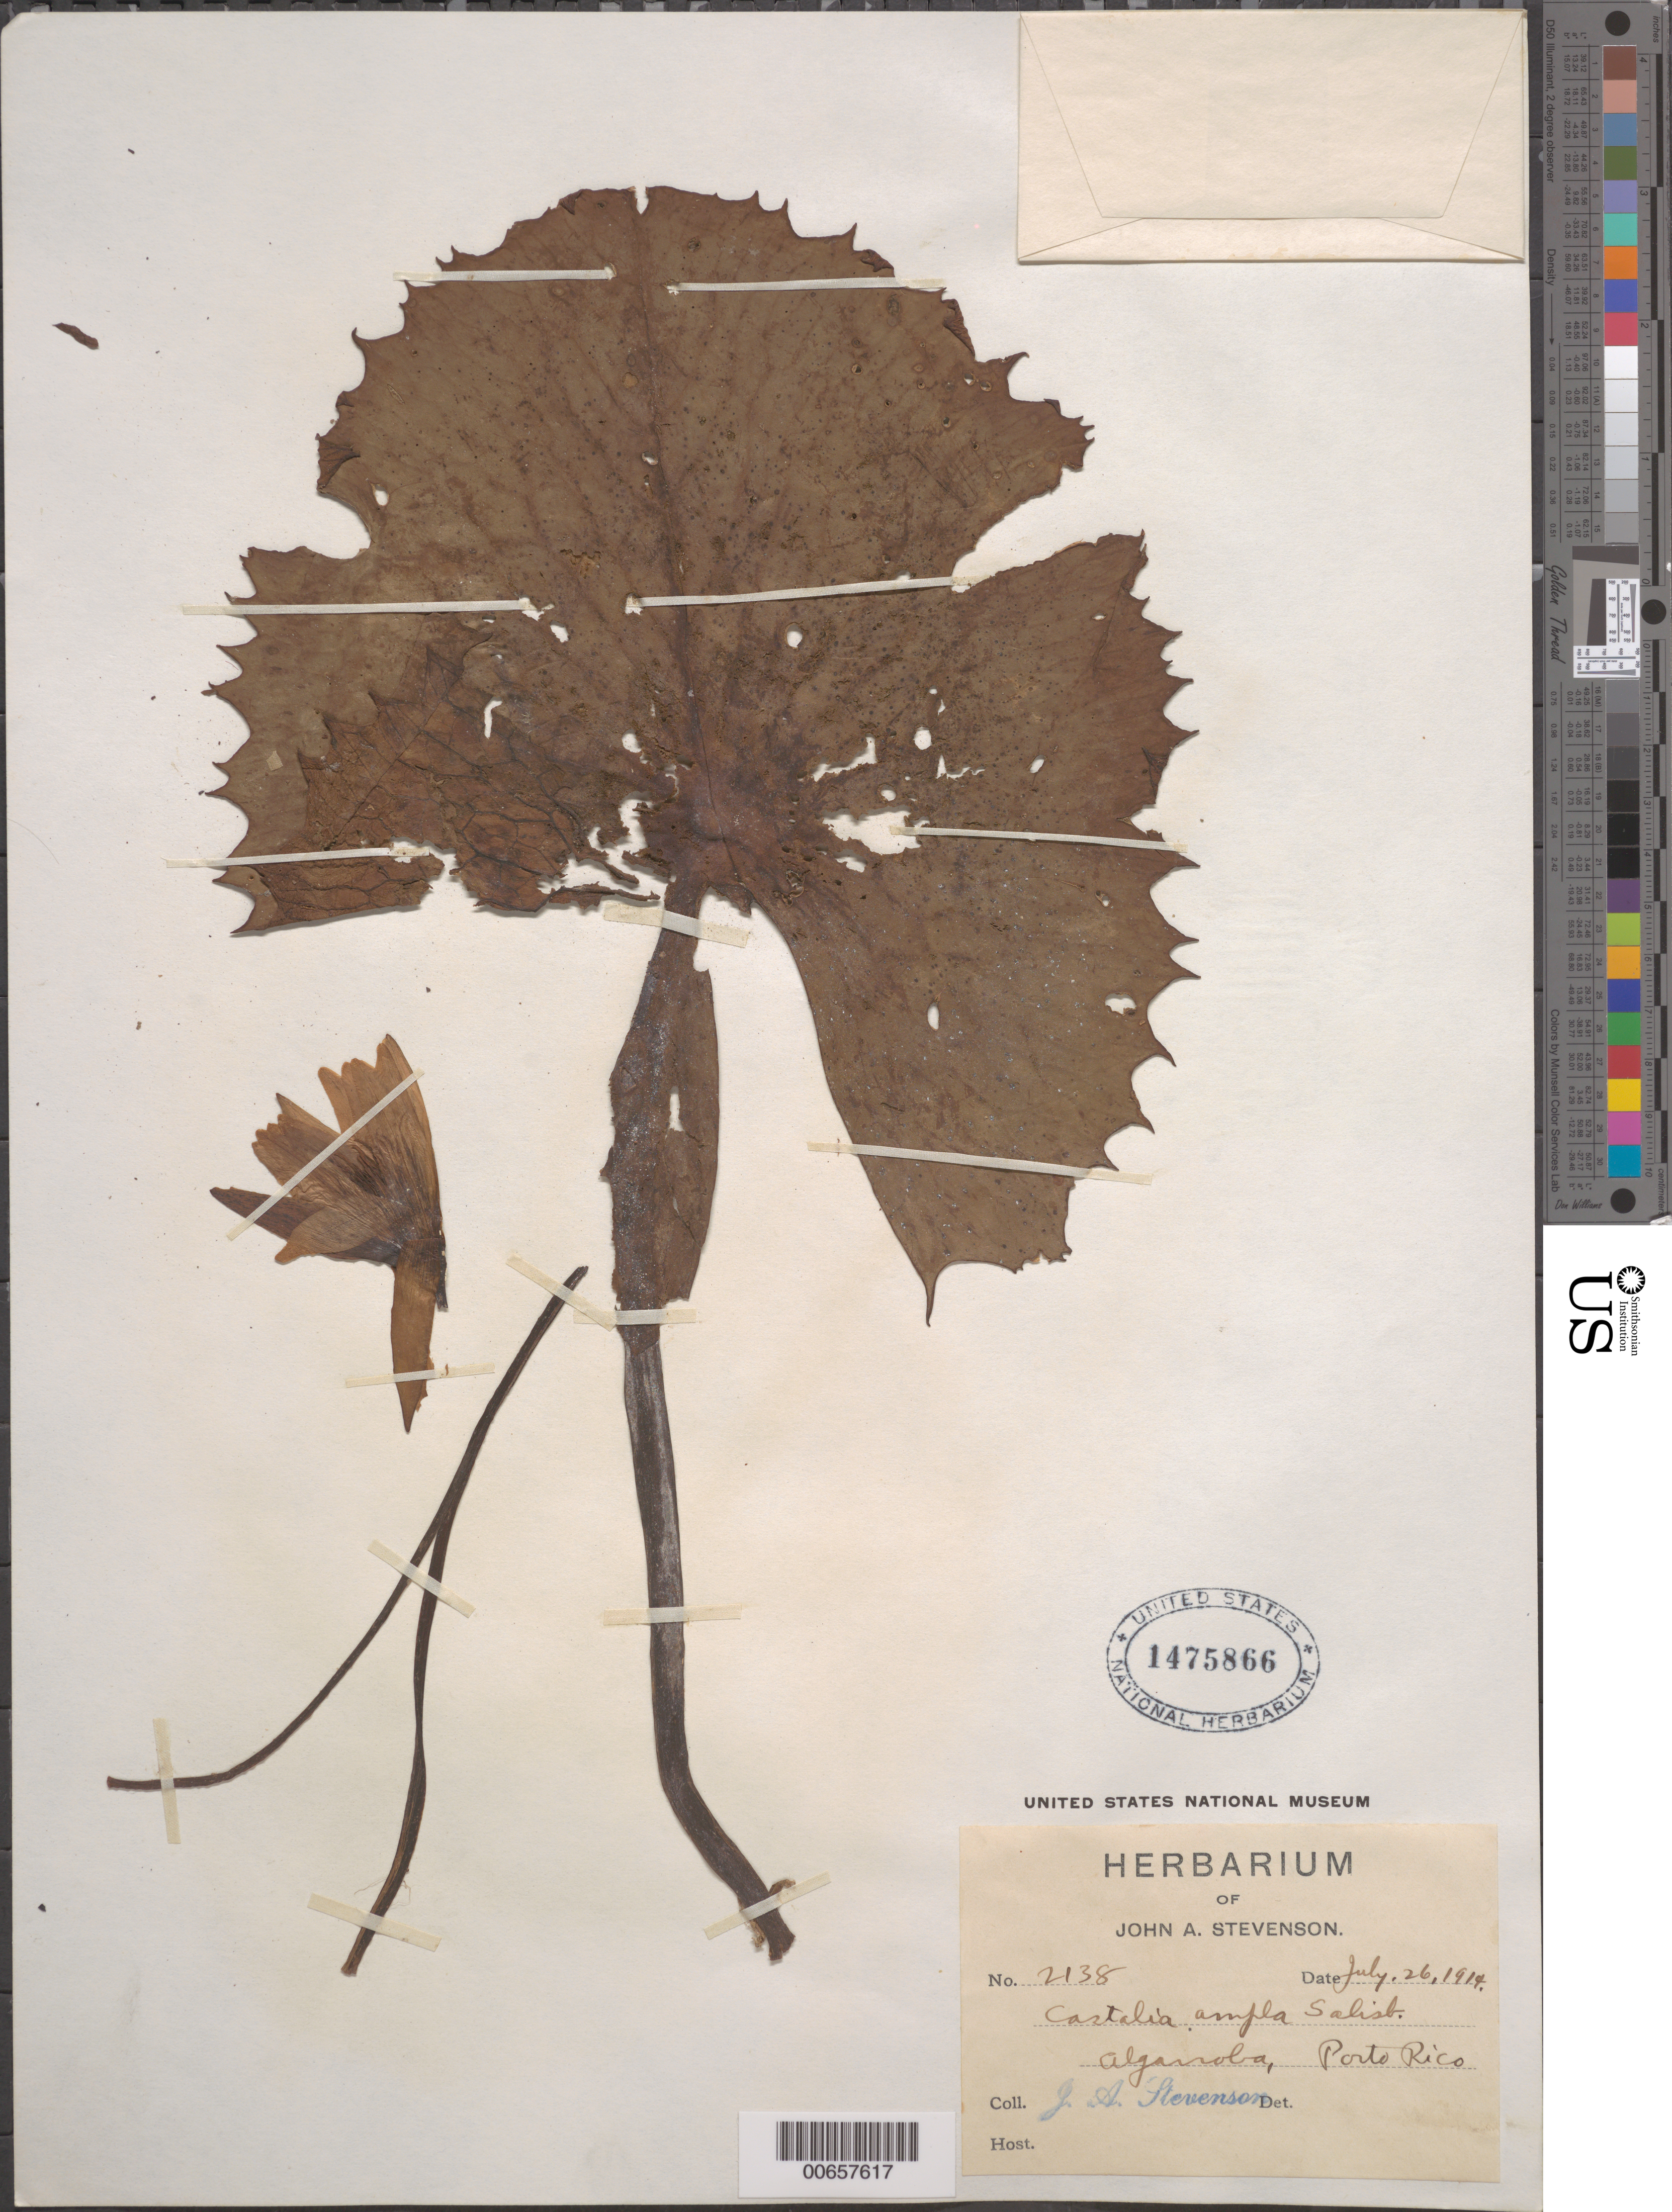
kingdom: Plantae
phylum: Tracheophyta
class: Magnoliopsida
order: Nymphaeales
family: Nymphaeaceae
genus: Castalia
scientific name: Castalia ampla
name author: Salisb.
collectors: J. Stevenson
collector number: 2138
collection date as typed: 26 Jul 1914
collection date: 1914-07-26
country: Puerto Rico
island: Greater Antilles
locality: Alganoba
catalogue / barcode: US 1475866